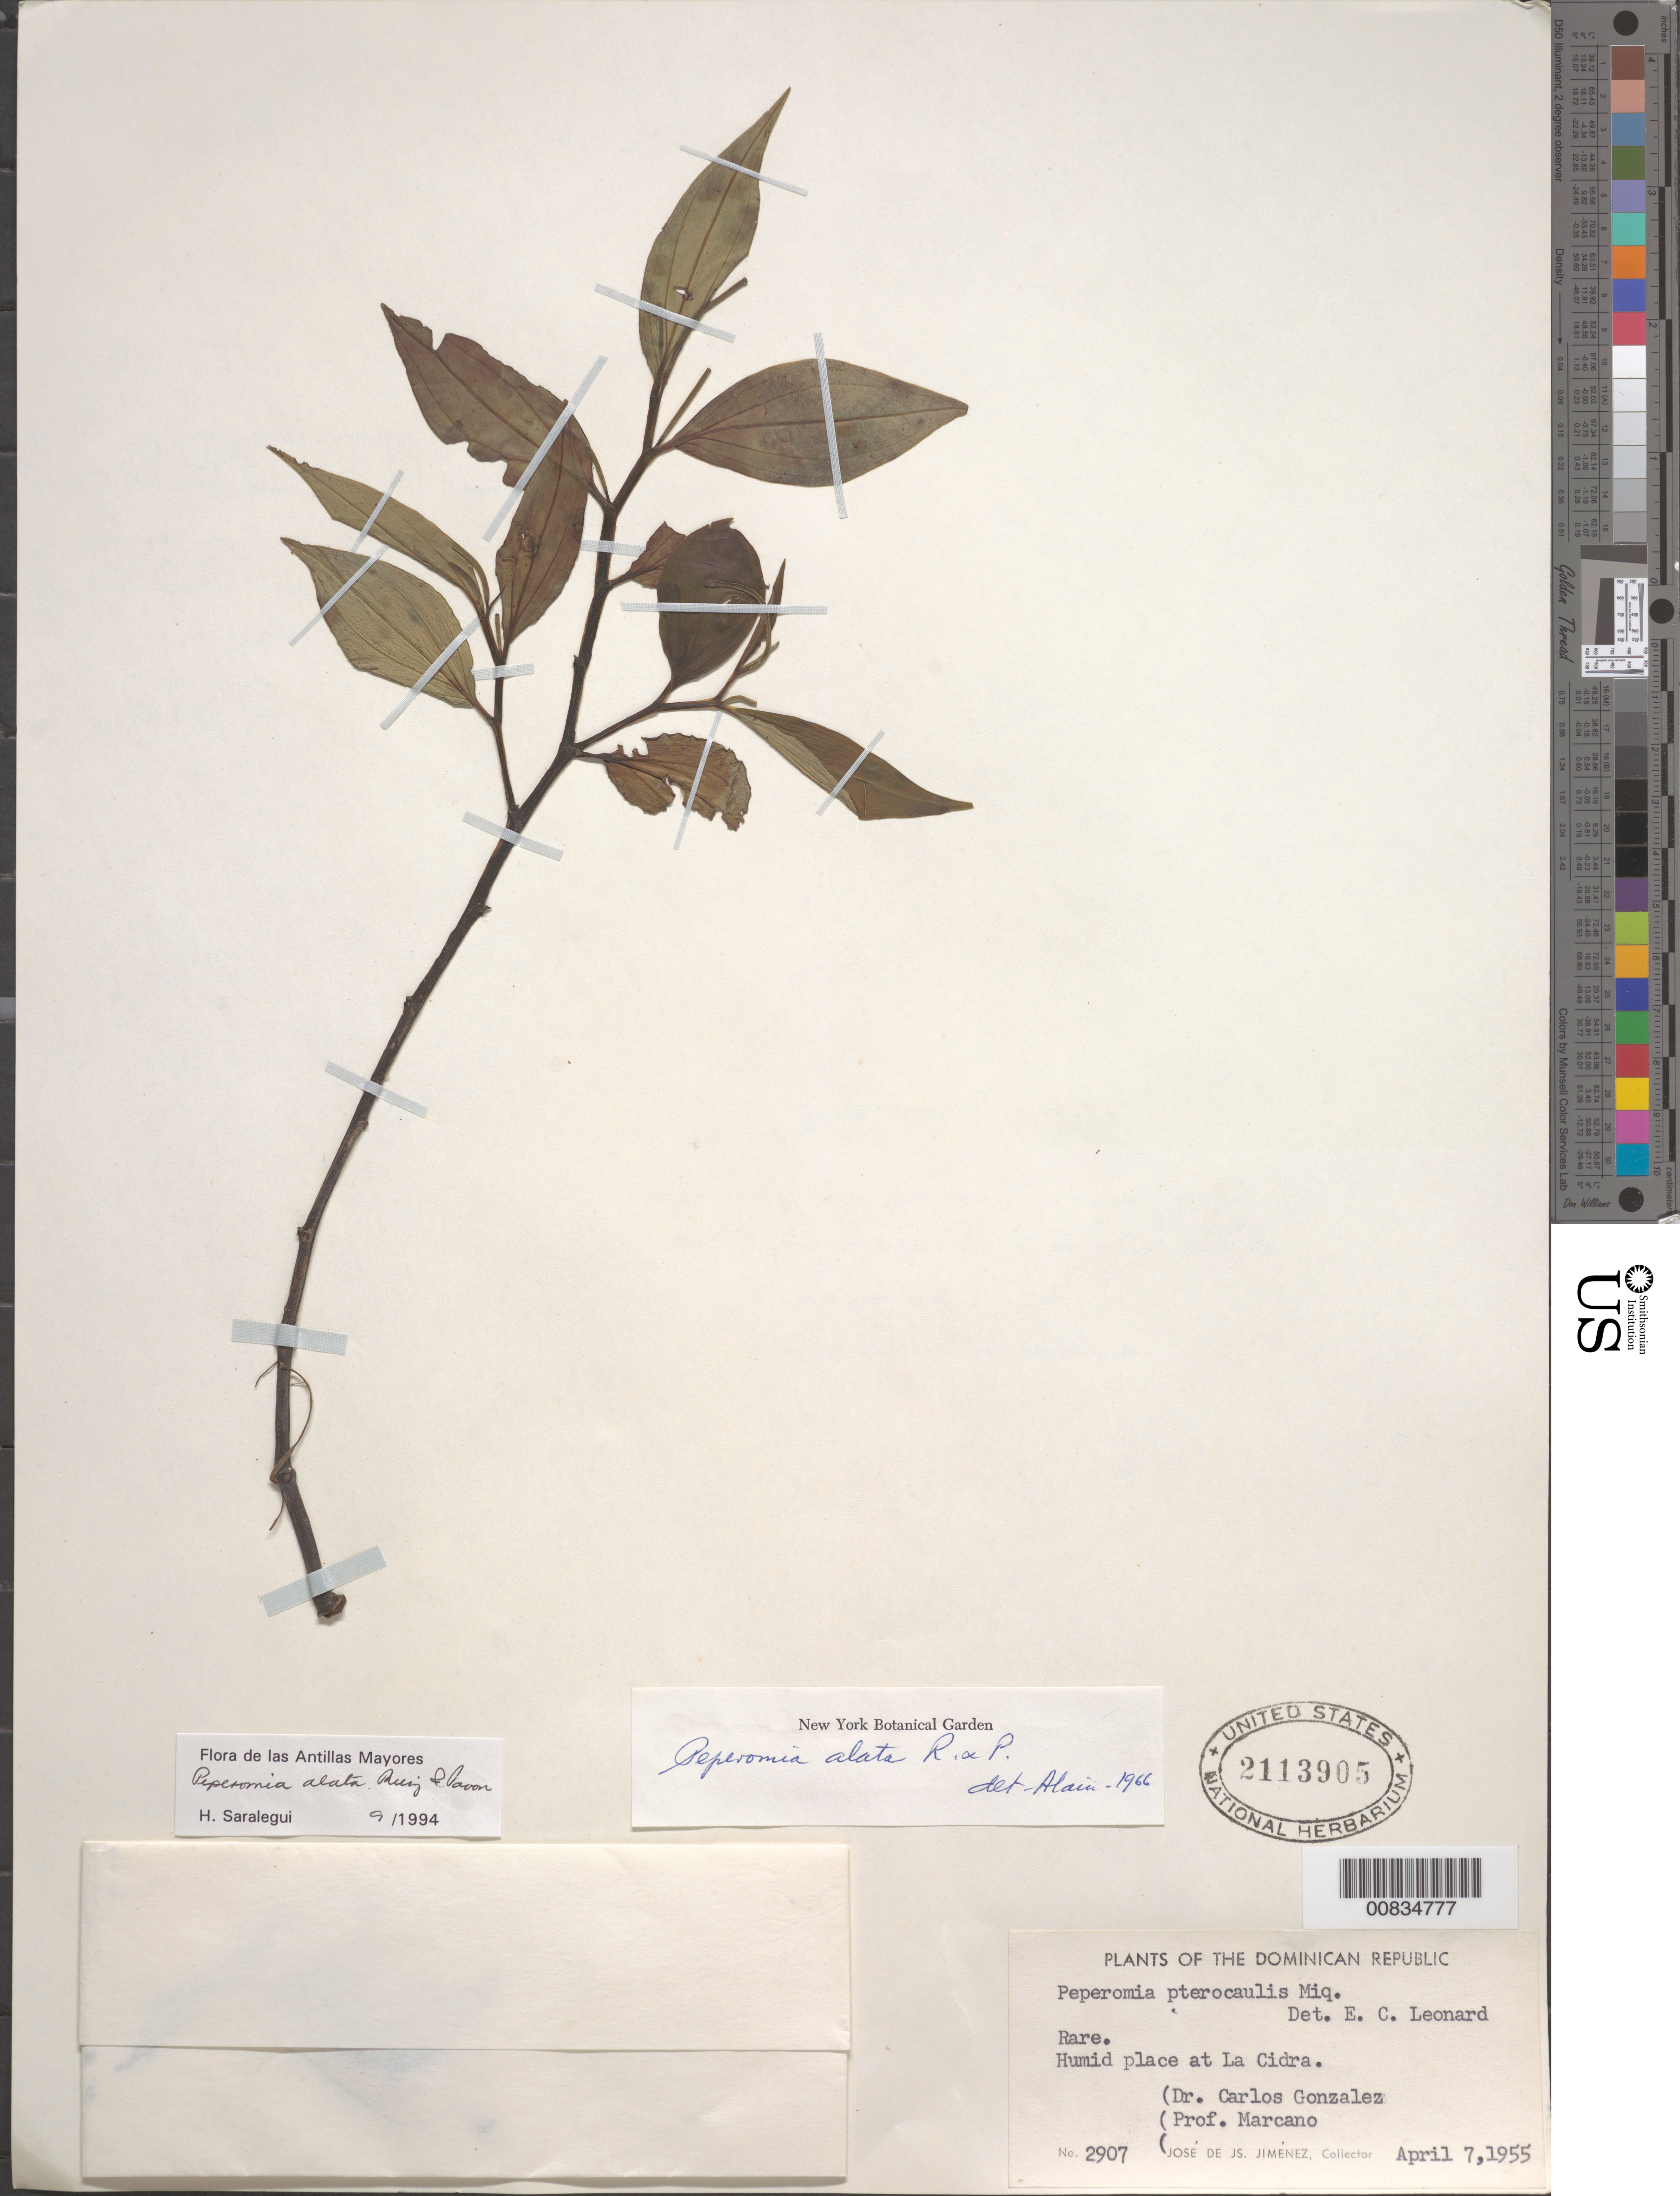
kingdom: Plantae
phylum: Tracheophyta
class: Magnoliopsida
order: Piperales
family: Piperaceae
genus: Peperomia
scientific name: Peperomia alata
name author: Ruiz & Pav.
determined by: Saralegui Boza, H., (HAJB), Jardin Botanico Nacional (Habana)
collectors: J. J. Jiménez, C. Gonzalez & E. J. Marcano F.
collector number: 2907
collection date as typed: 07 Apr 1955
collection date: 1955-04-07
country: Dominican Republic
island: Hispaniola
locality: La Cidra.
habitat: Humid place.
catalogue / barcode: US 2113905